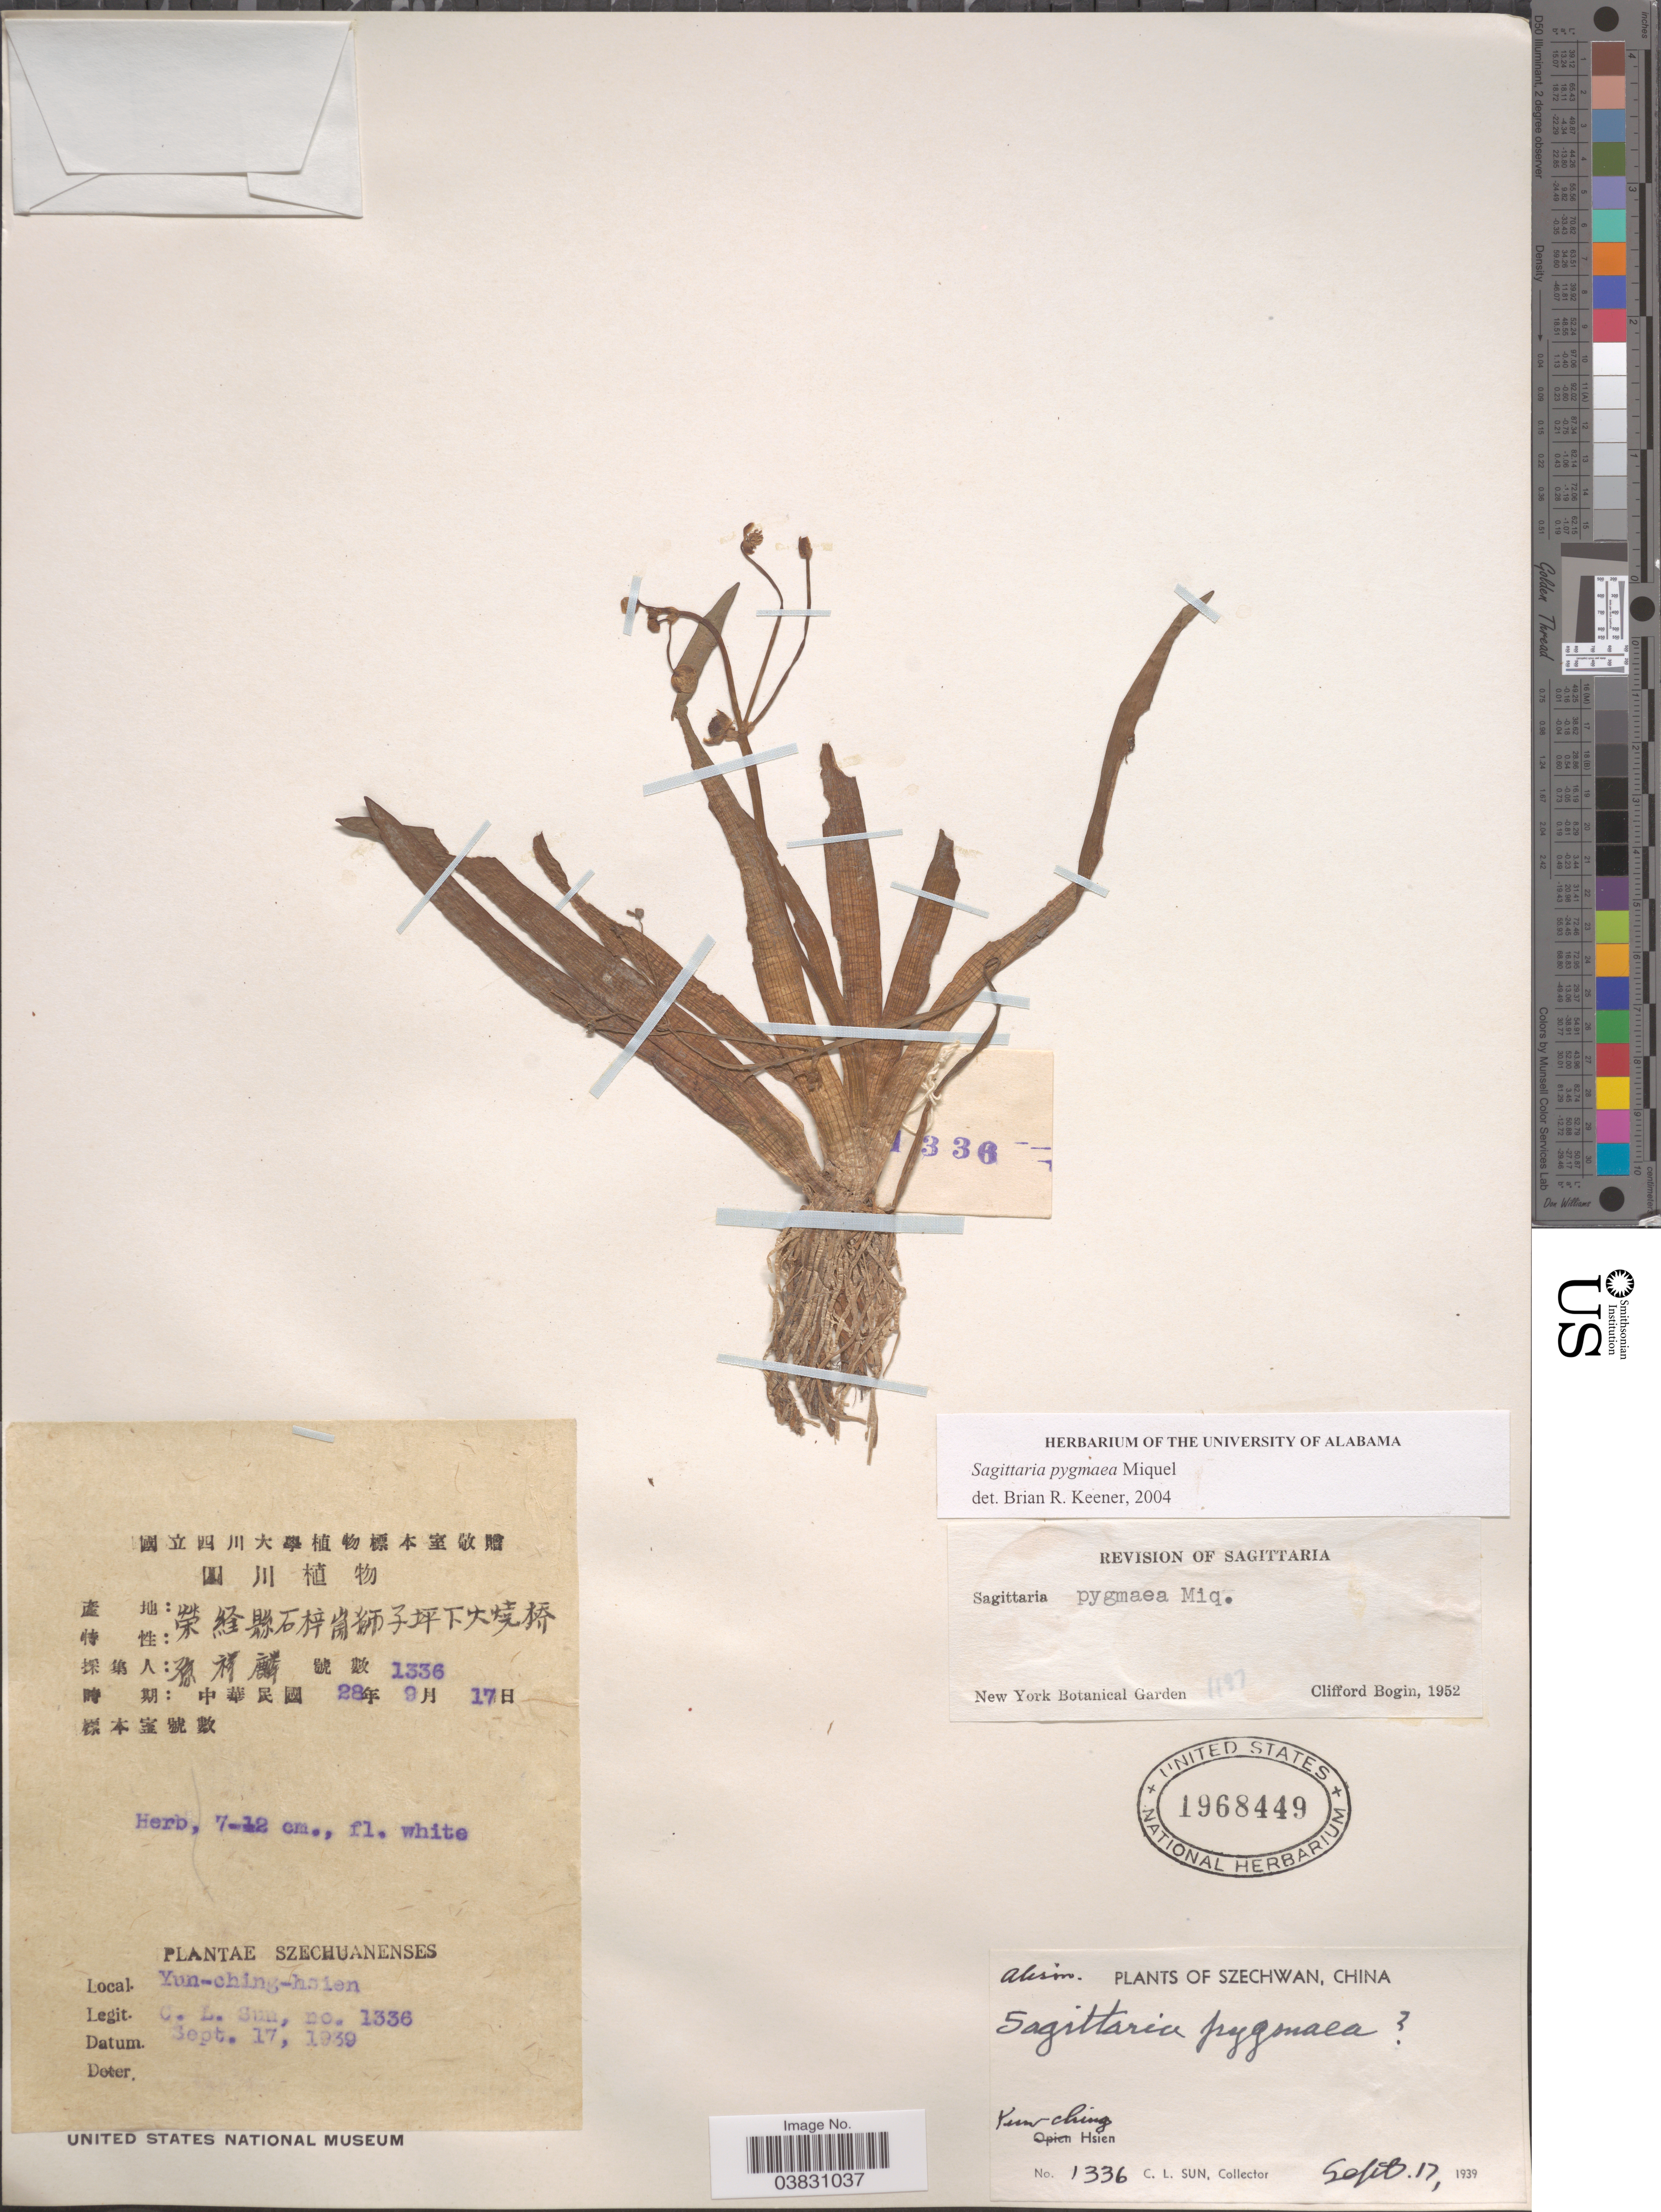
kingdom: Plantae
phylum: Tracheophyta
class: Liliopsida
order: Alismatales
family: Alismataceae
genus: Sagittaria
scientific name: Sagittaria pygmaea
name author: Miq.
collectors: C. Sun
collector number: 1336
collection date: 1939-09-17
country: China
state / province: Sichuan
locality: Szechwan. Yun-ching-hsien.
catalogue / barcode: US 1968449